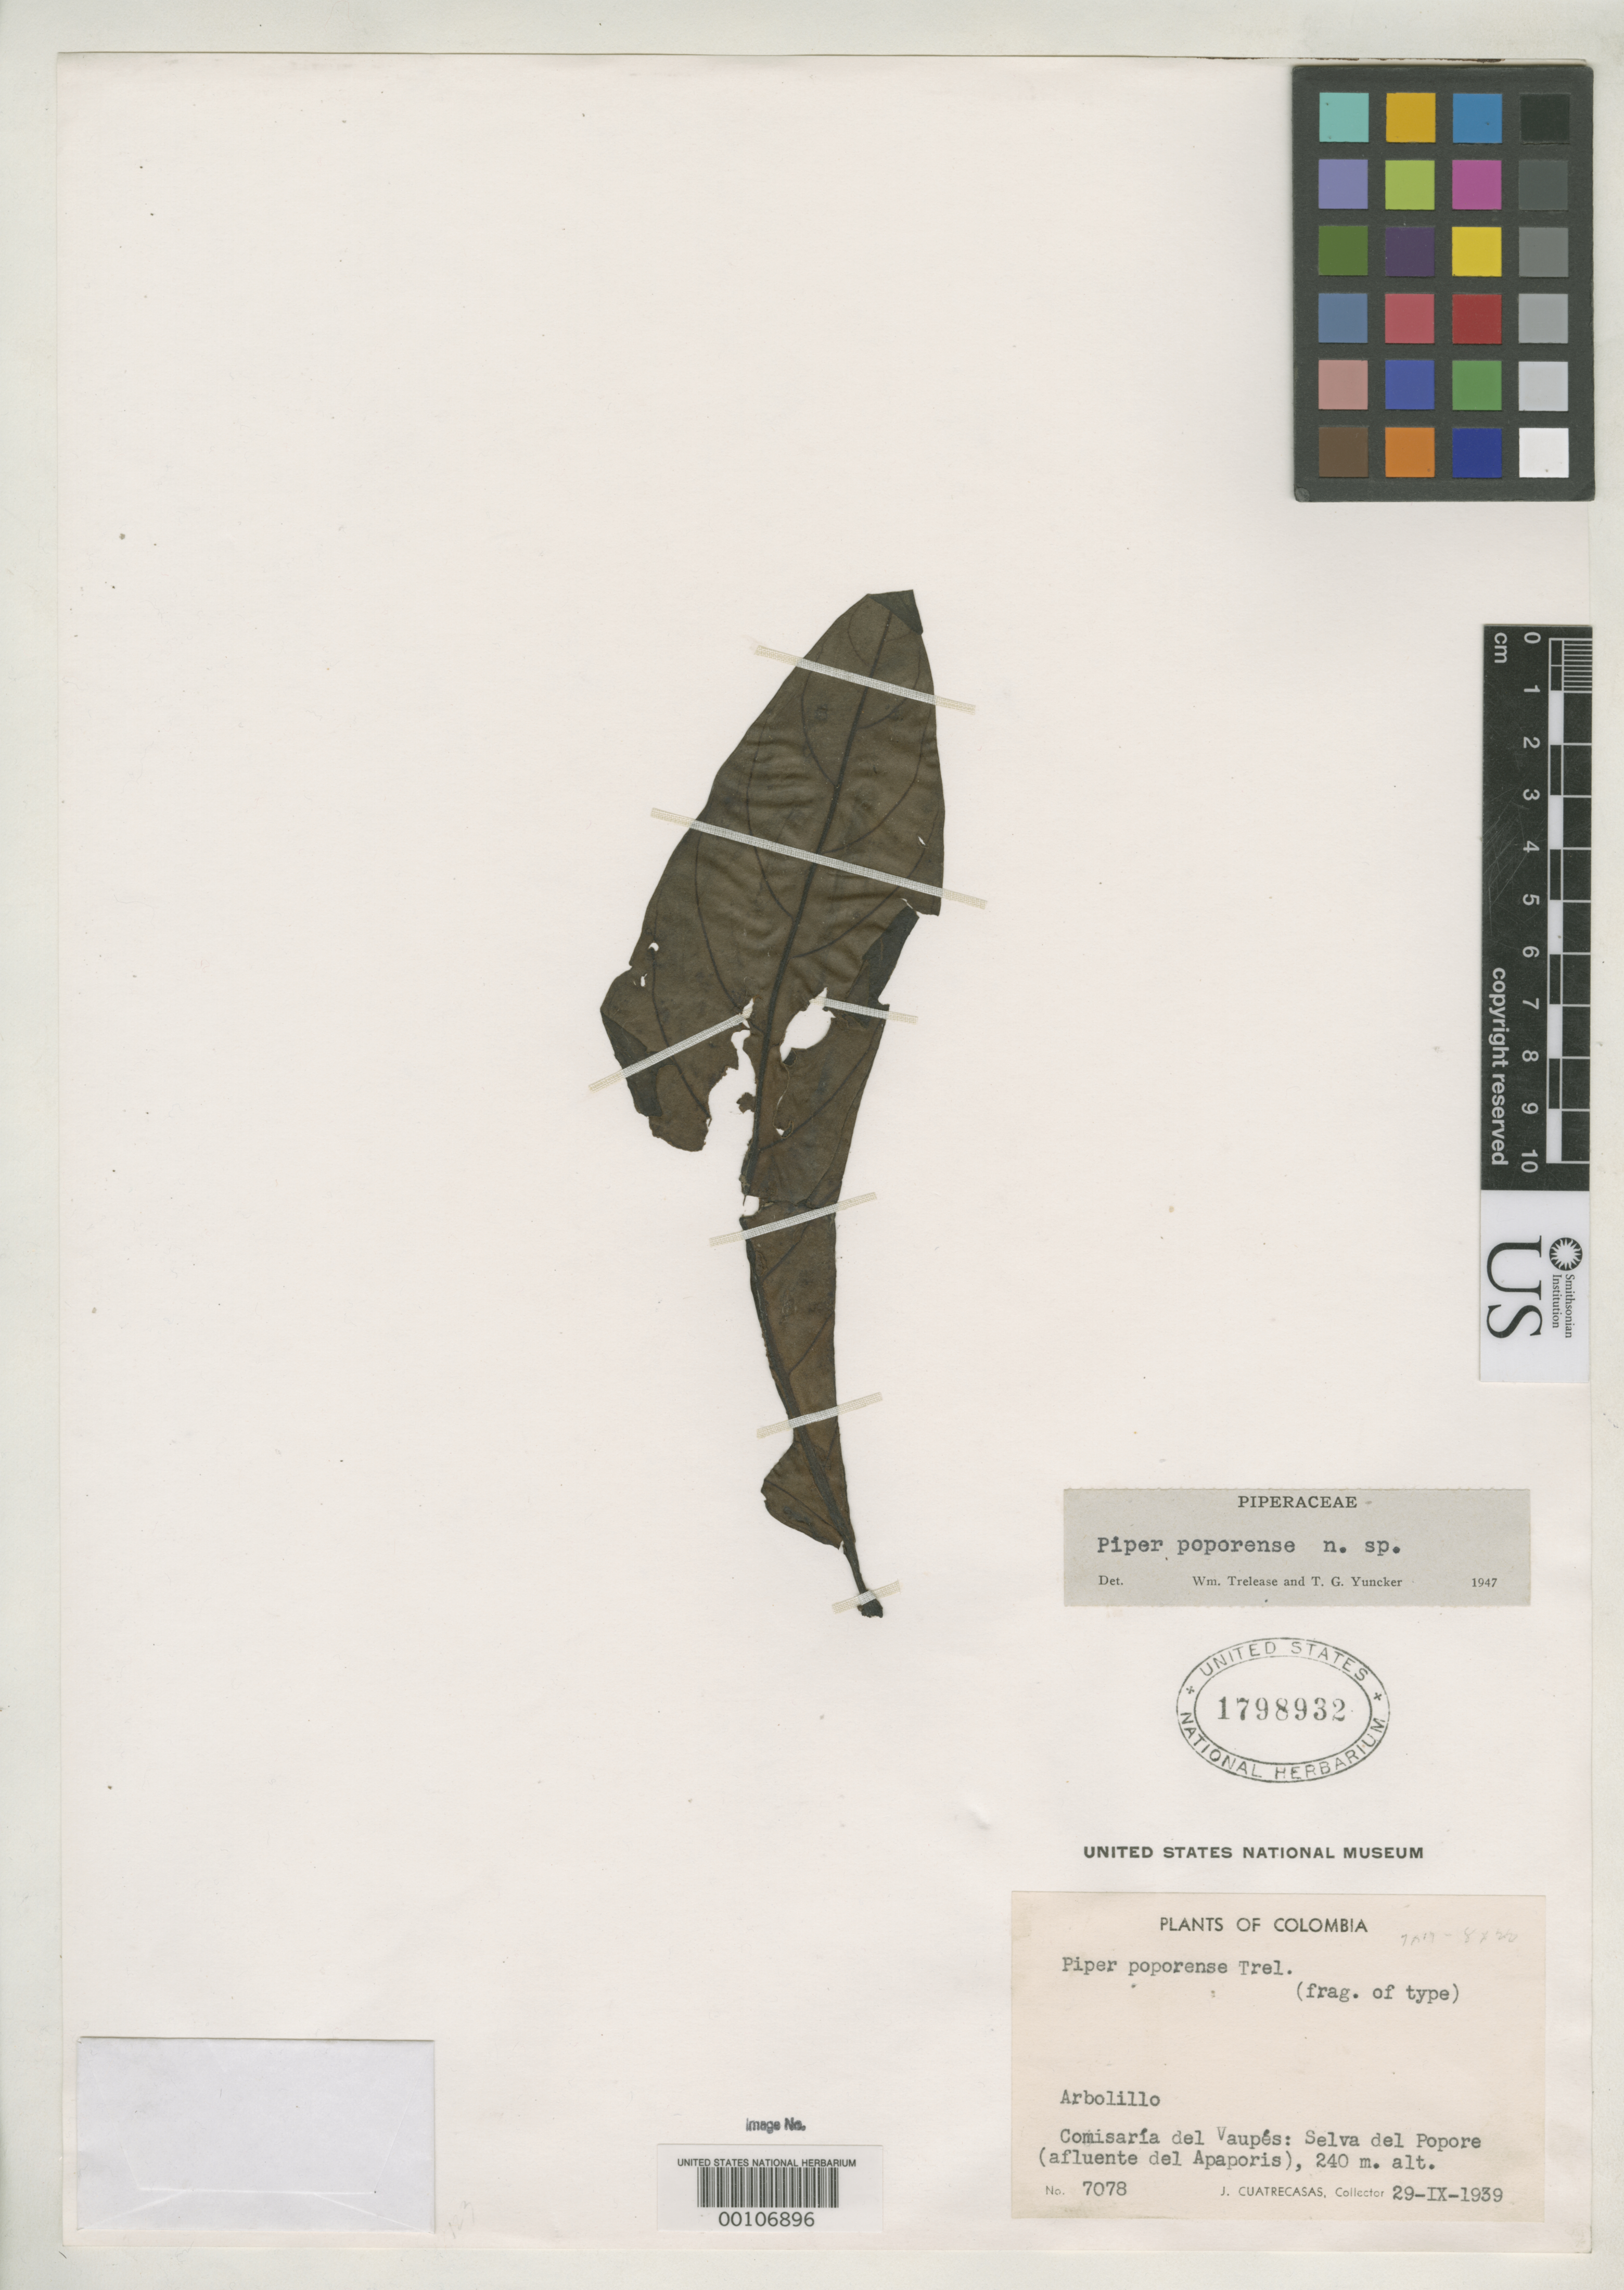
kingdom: Plantae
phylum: Tracheophyta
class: Magnoliopsida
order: Piperales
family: Piperaceae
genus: Piper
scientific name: Piper poporense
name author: Trel. & Yunck.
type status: Type Fragment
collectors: J. Cuatrecasas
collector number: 7078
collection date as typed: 29 Sep 1939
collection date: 1939-09-29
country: Colombia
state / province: Vaupés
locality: Popore Forest.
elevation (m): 240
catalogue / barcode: US 1798932